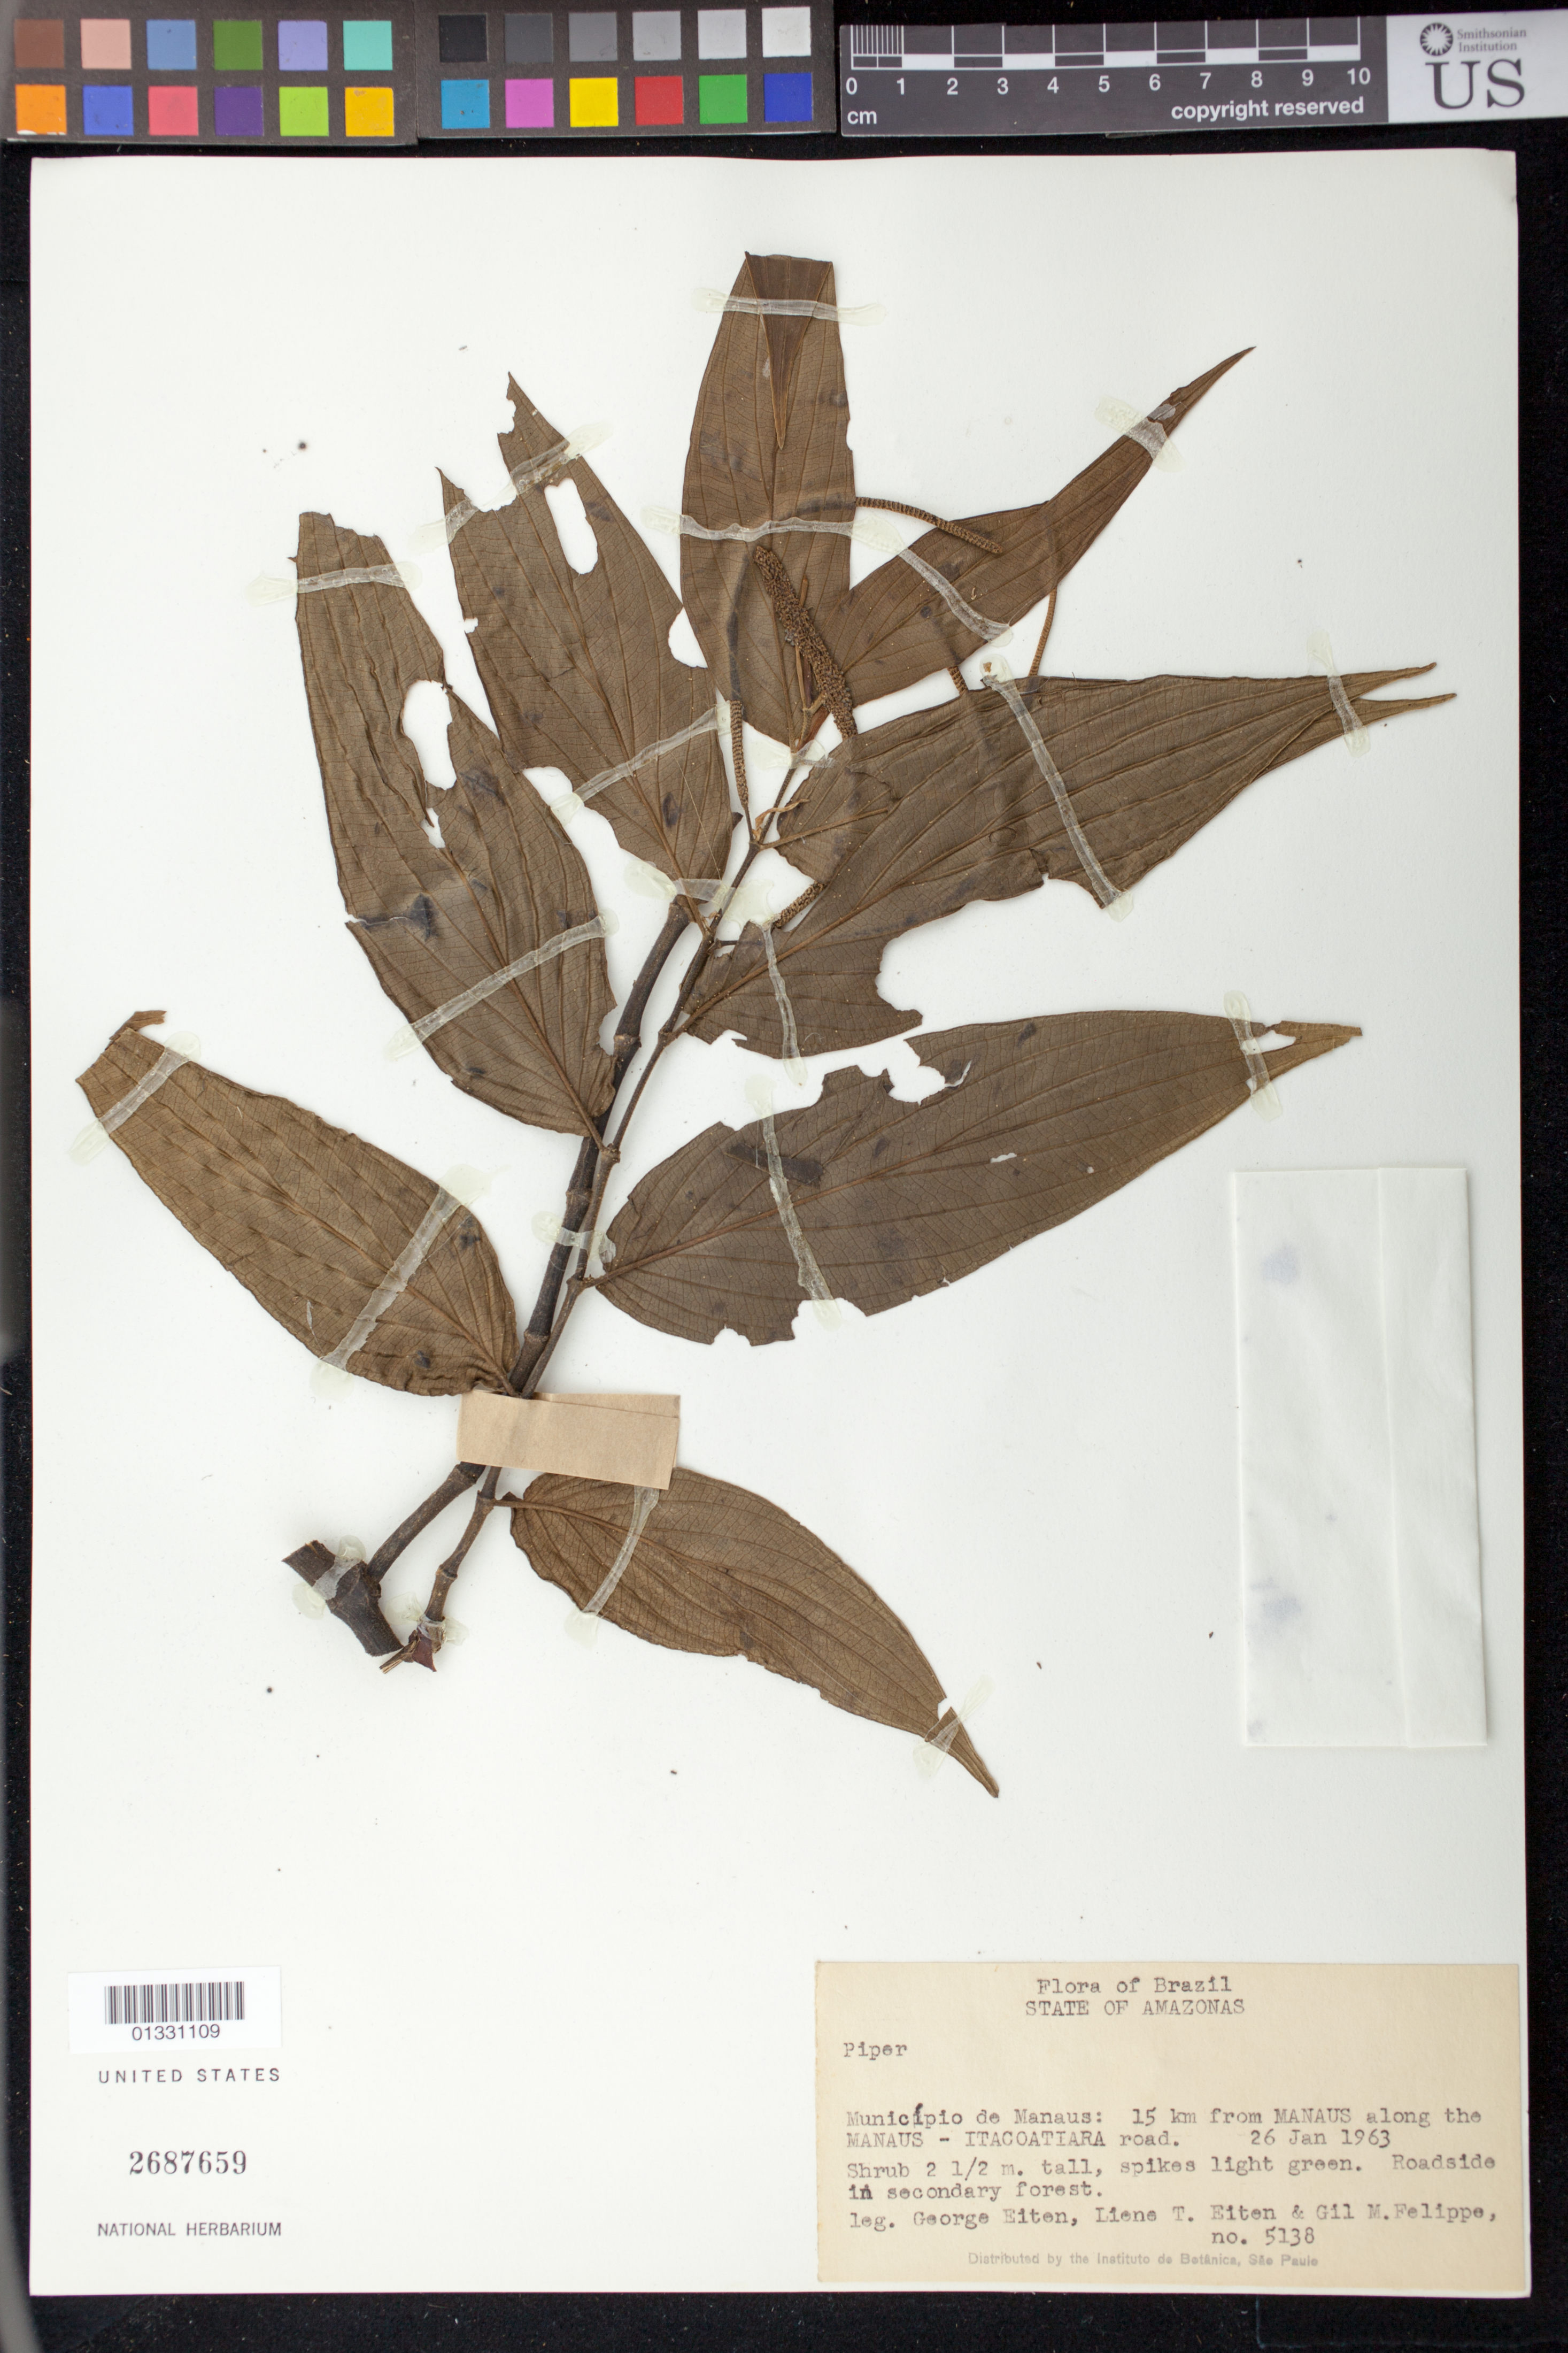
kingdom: Plantae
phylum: Tracheophyta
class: Magnoliopsida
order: Piperales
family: Piperaceae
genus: Piper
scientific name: Piper sp.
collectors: G. Eiten, L. T. Eiten & G. M. Felippe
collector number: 5138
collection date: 1963-01-26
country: Brazil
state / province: Amazonas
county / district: Manaus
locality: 15 km from Manaus along the Manaus-Itacoatiara road.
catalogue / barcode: US 2687659